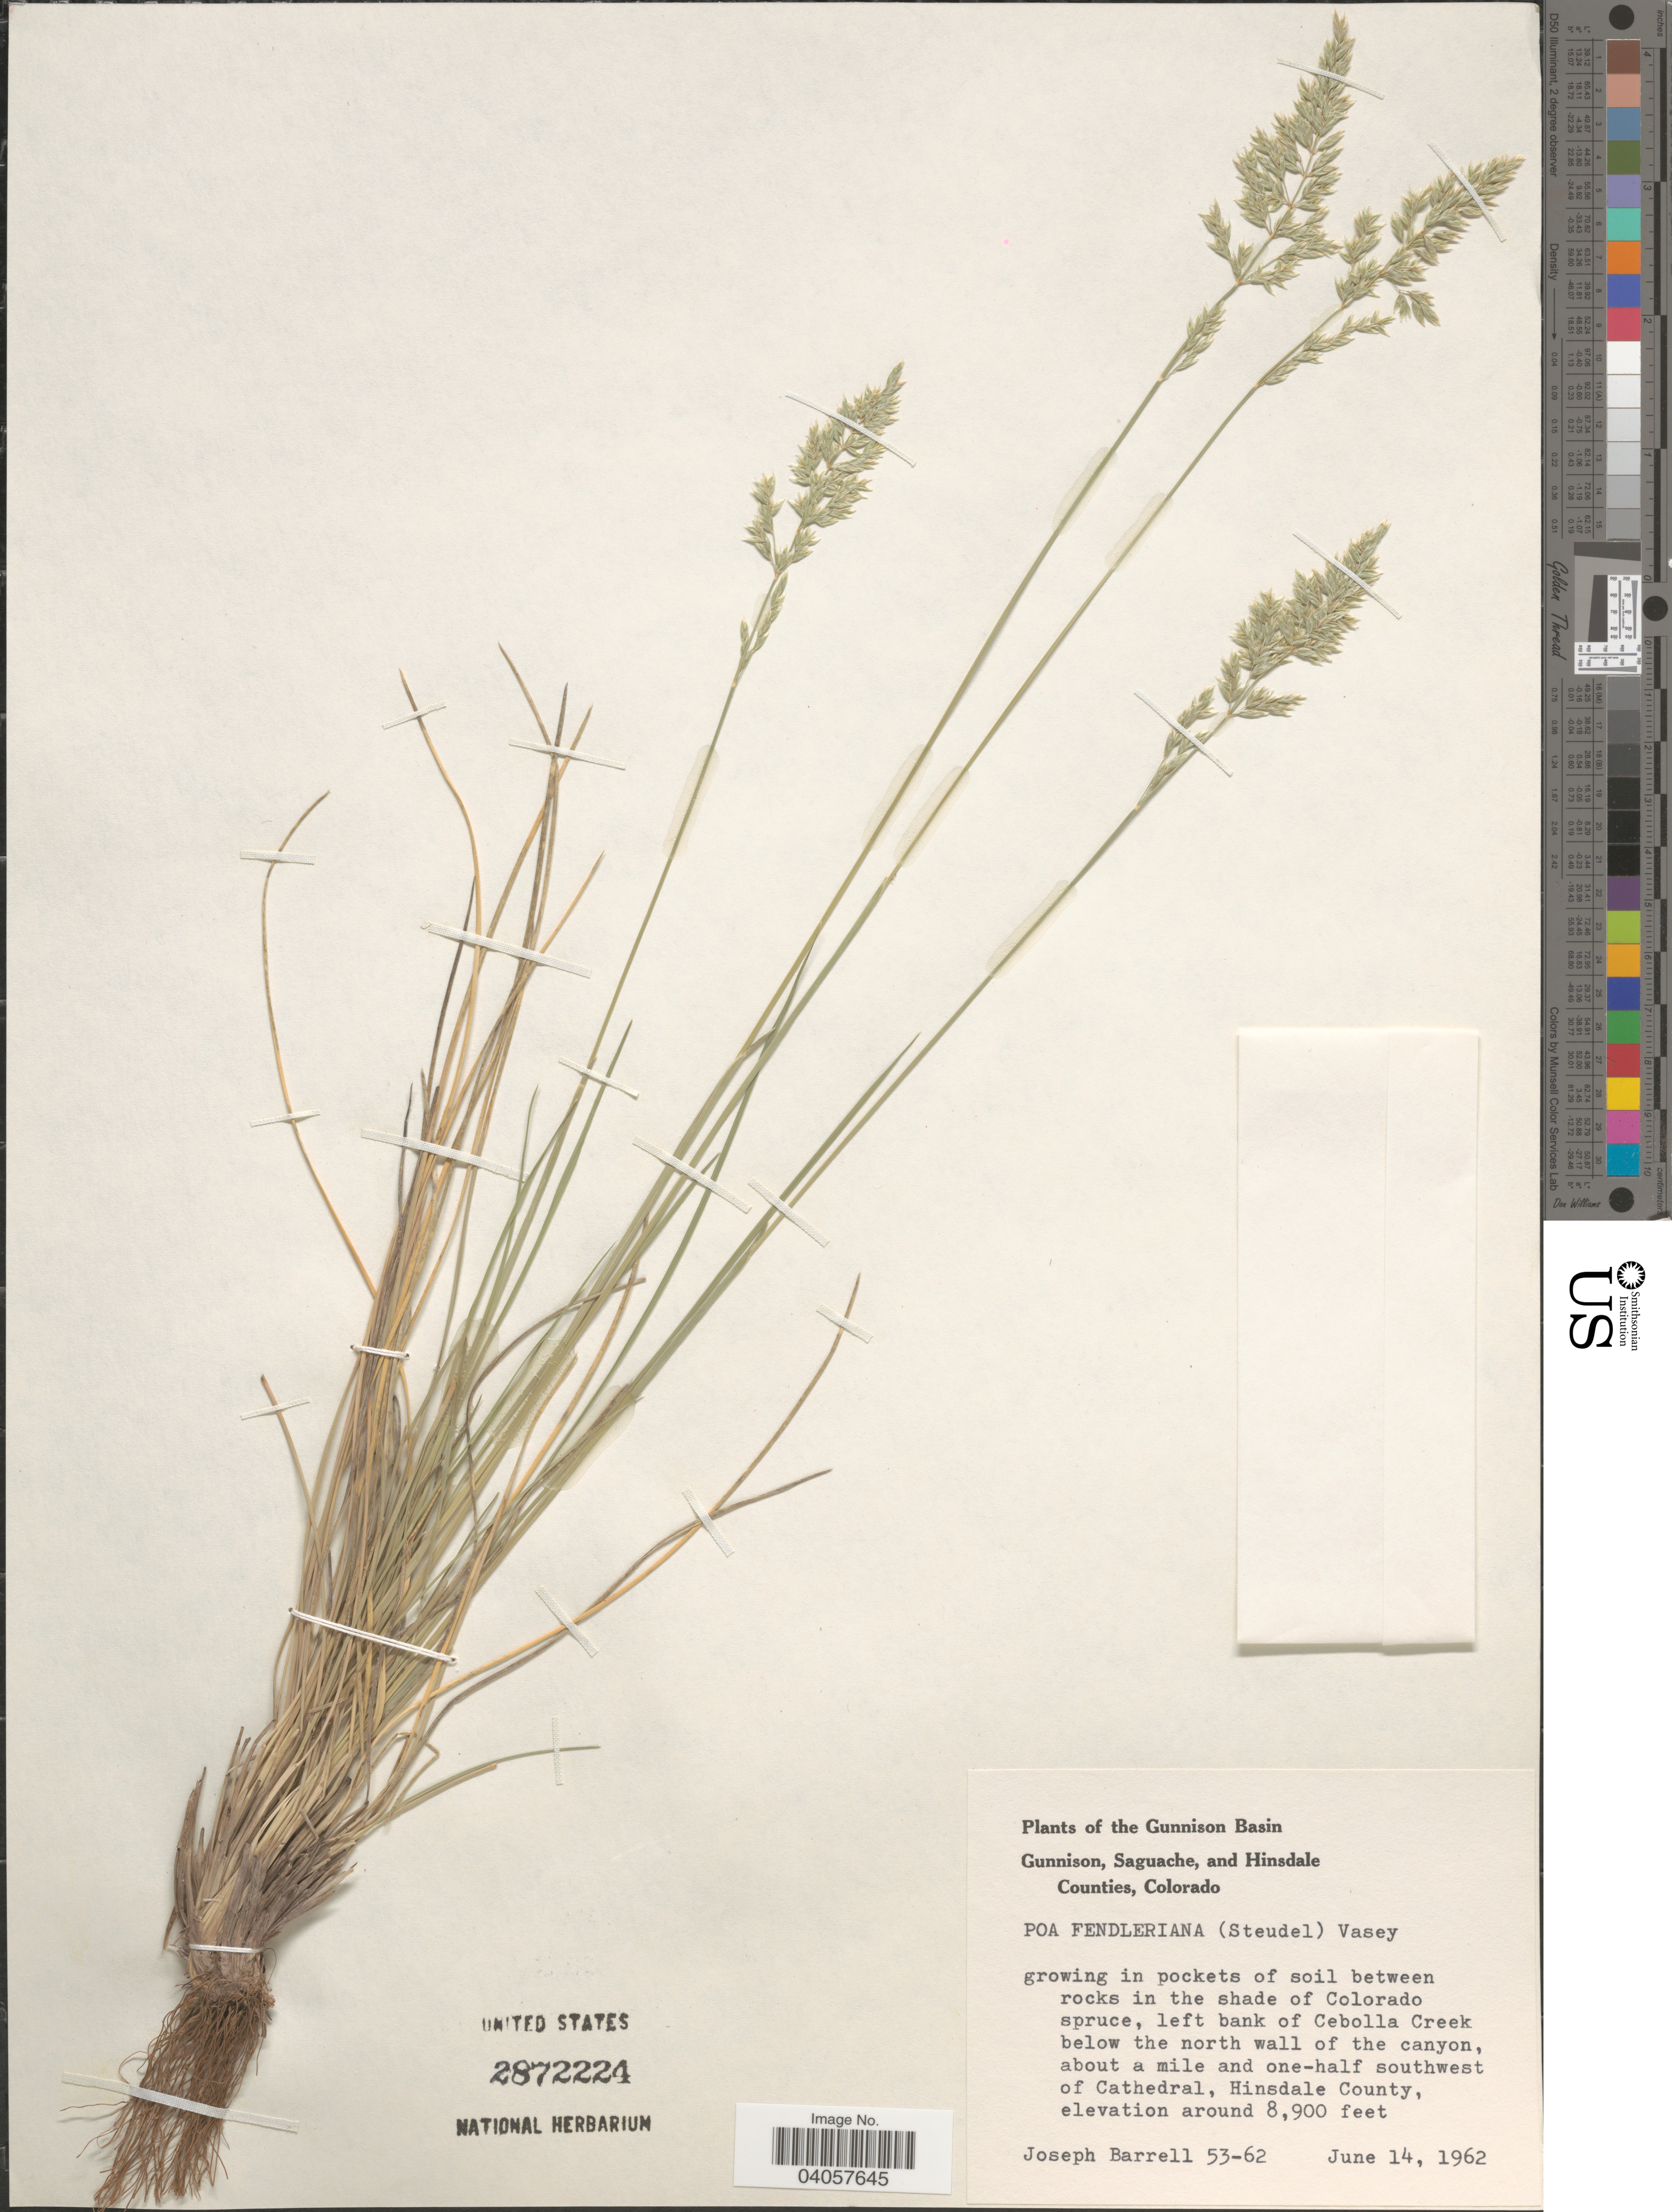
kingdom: Plantae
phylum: Tracheophyta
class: Liliopsida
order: Poales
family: Poaceae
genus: Poa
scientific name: Poa fendleriana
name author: (Steud.) Vasey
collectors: J. Barrell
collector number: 53-62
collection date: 1962-06-14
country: United States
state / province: Colorado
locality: The Gunnison Basin. In the shade of Colorado spruce, left bank of Cebolla creek below the north wall of the canyon, about a mile and one-half southwest of Cathedral, Hinsdale County.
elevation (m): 2713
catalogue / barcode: US 2872224